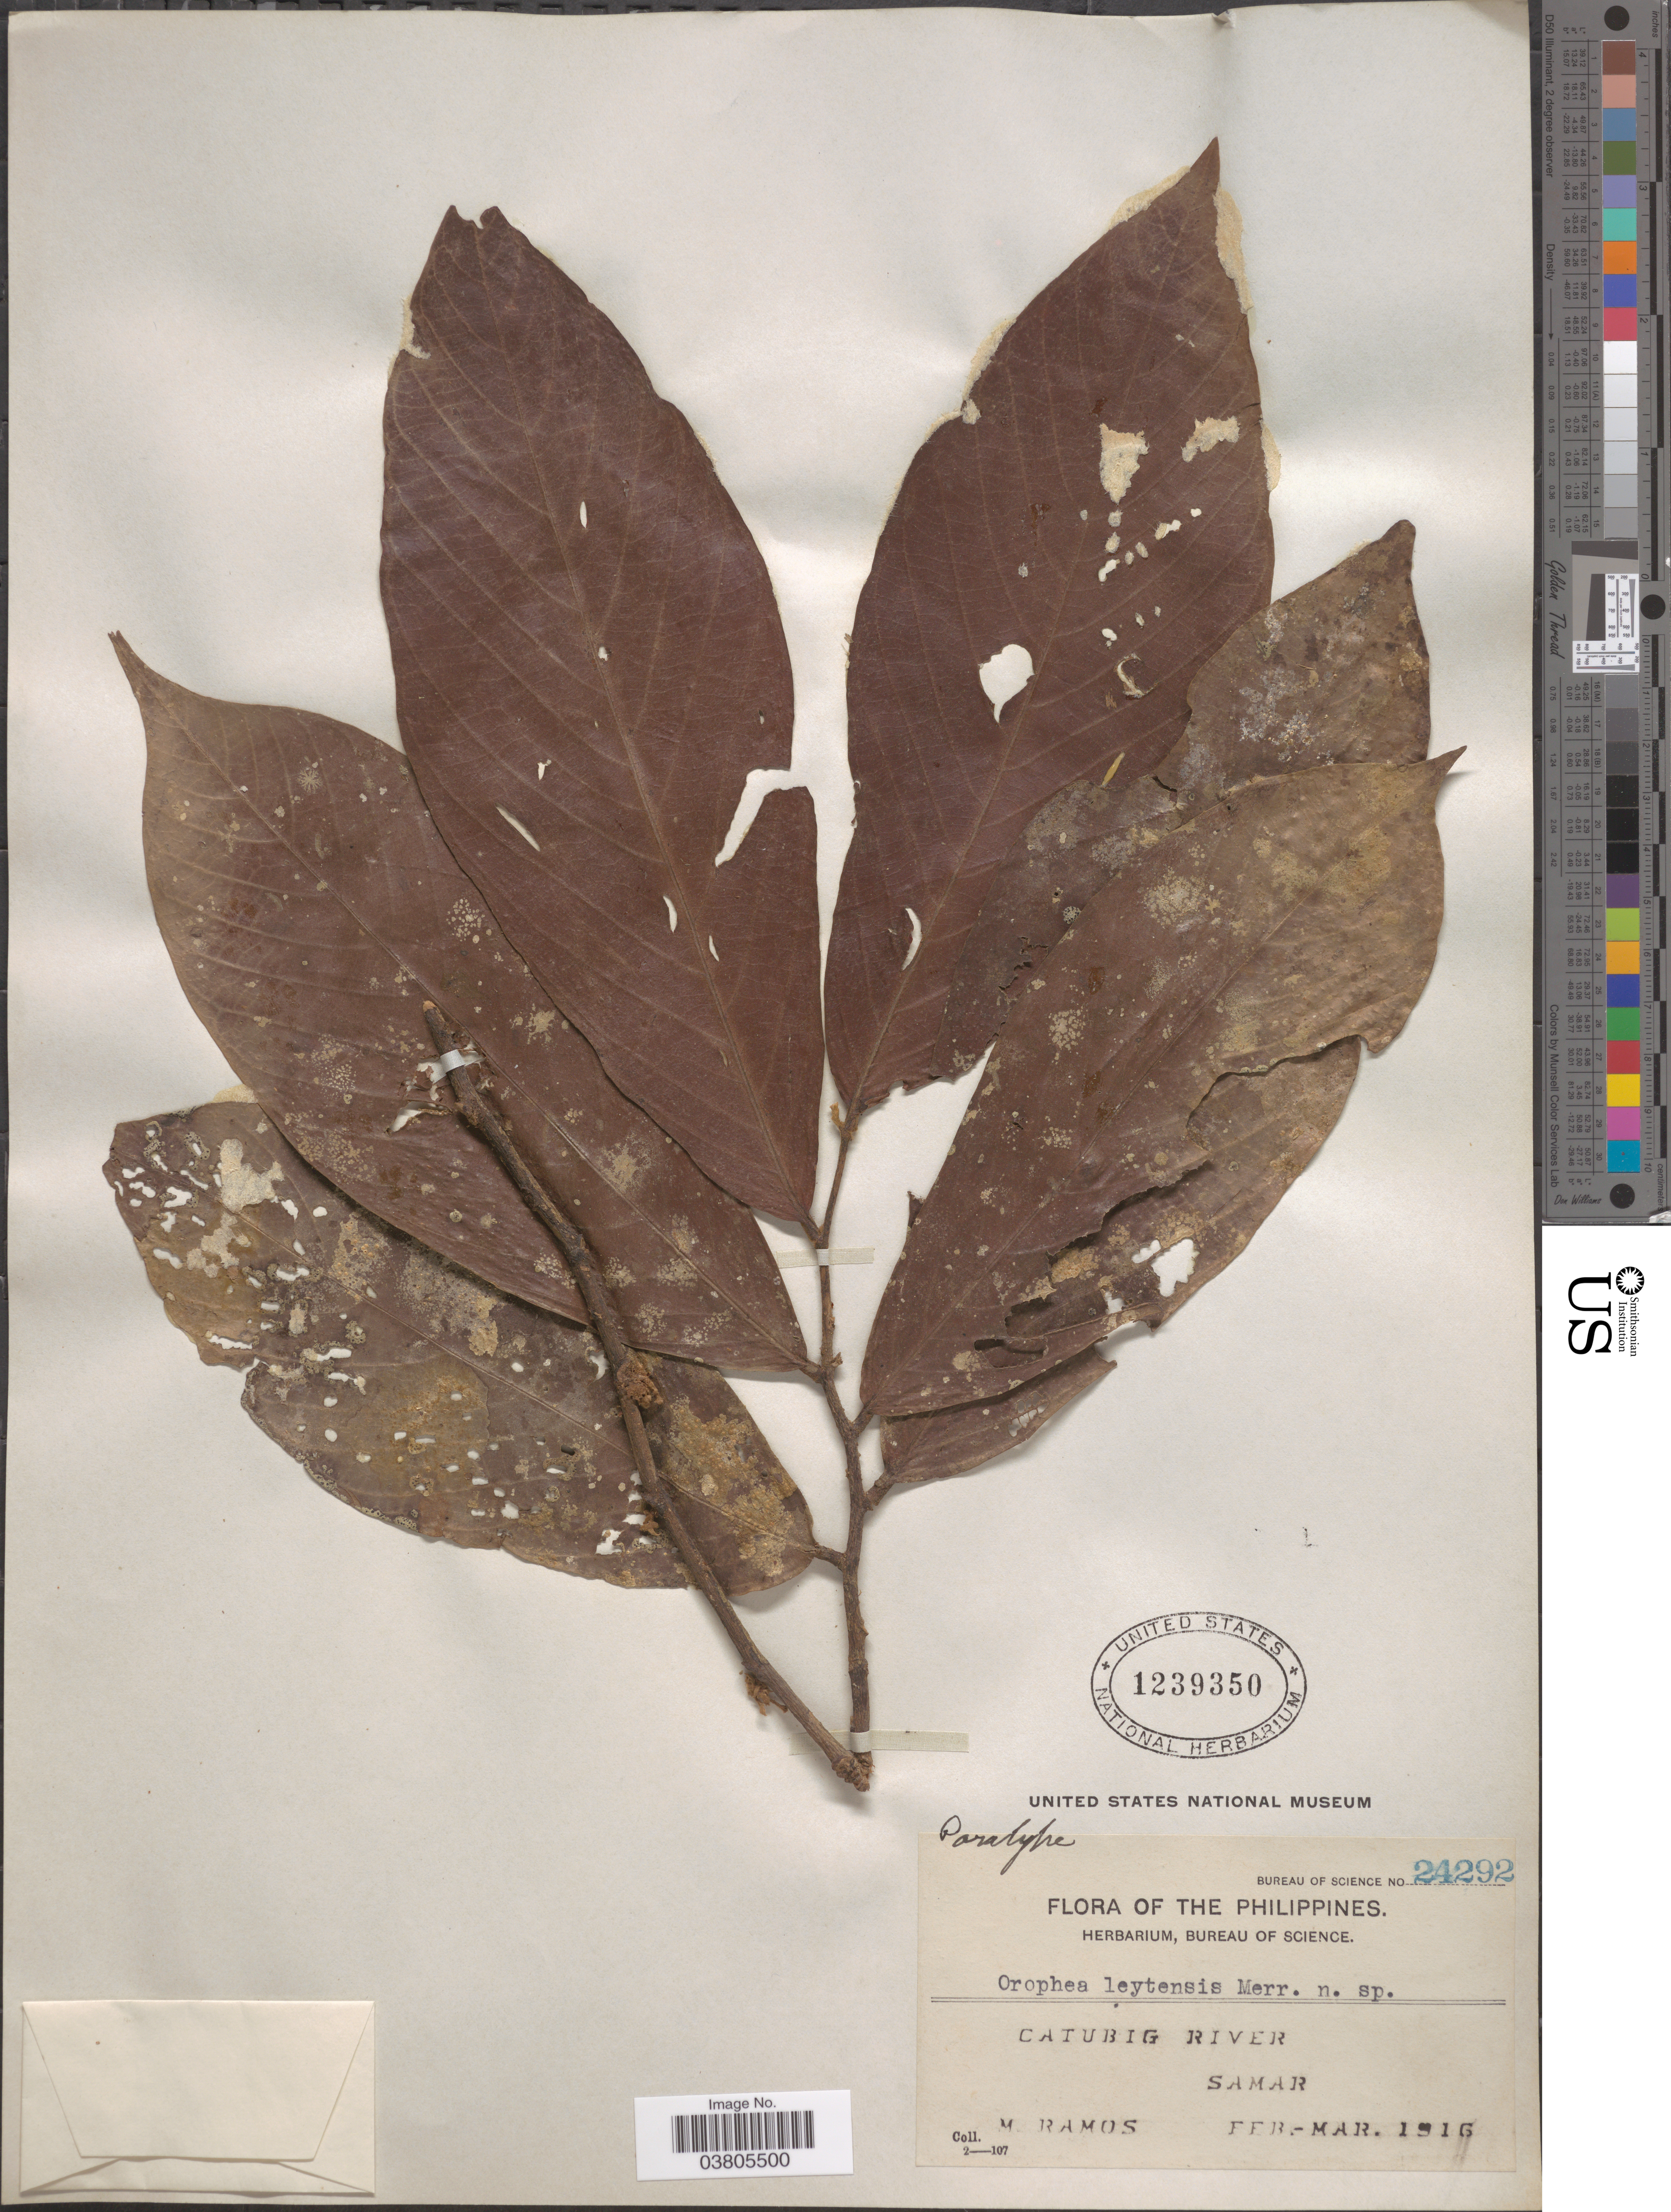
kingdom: Plantae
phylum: Tracheophyta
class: Magnoliopsida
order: Magnoliales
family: Annonaceae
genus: Orophea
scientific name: Orophea leytensis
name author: Merr.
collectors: M. Ramos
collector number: Bureau of Science 24292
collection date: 1916-02/1916-03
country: Philippines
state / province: Eastern Visayas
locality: Catubig River, Samar.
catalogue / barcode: US 1239350